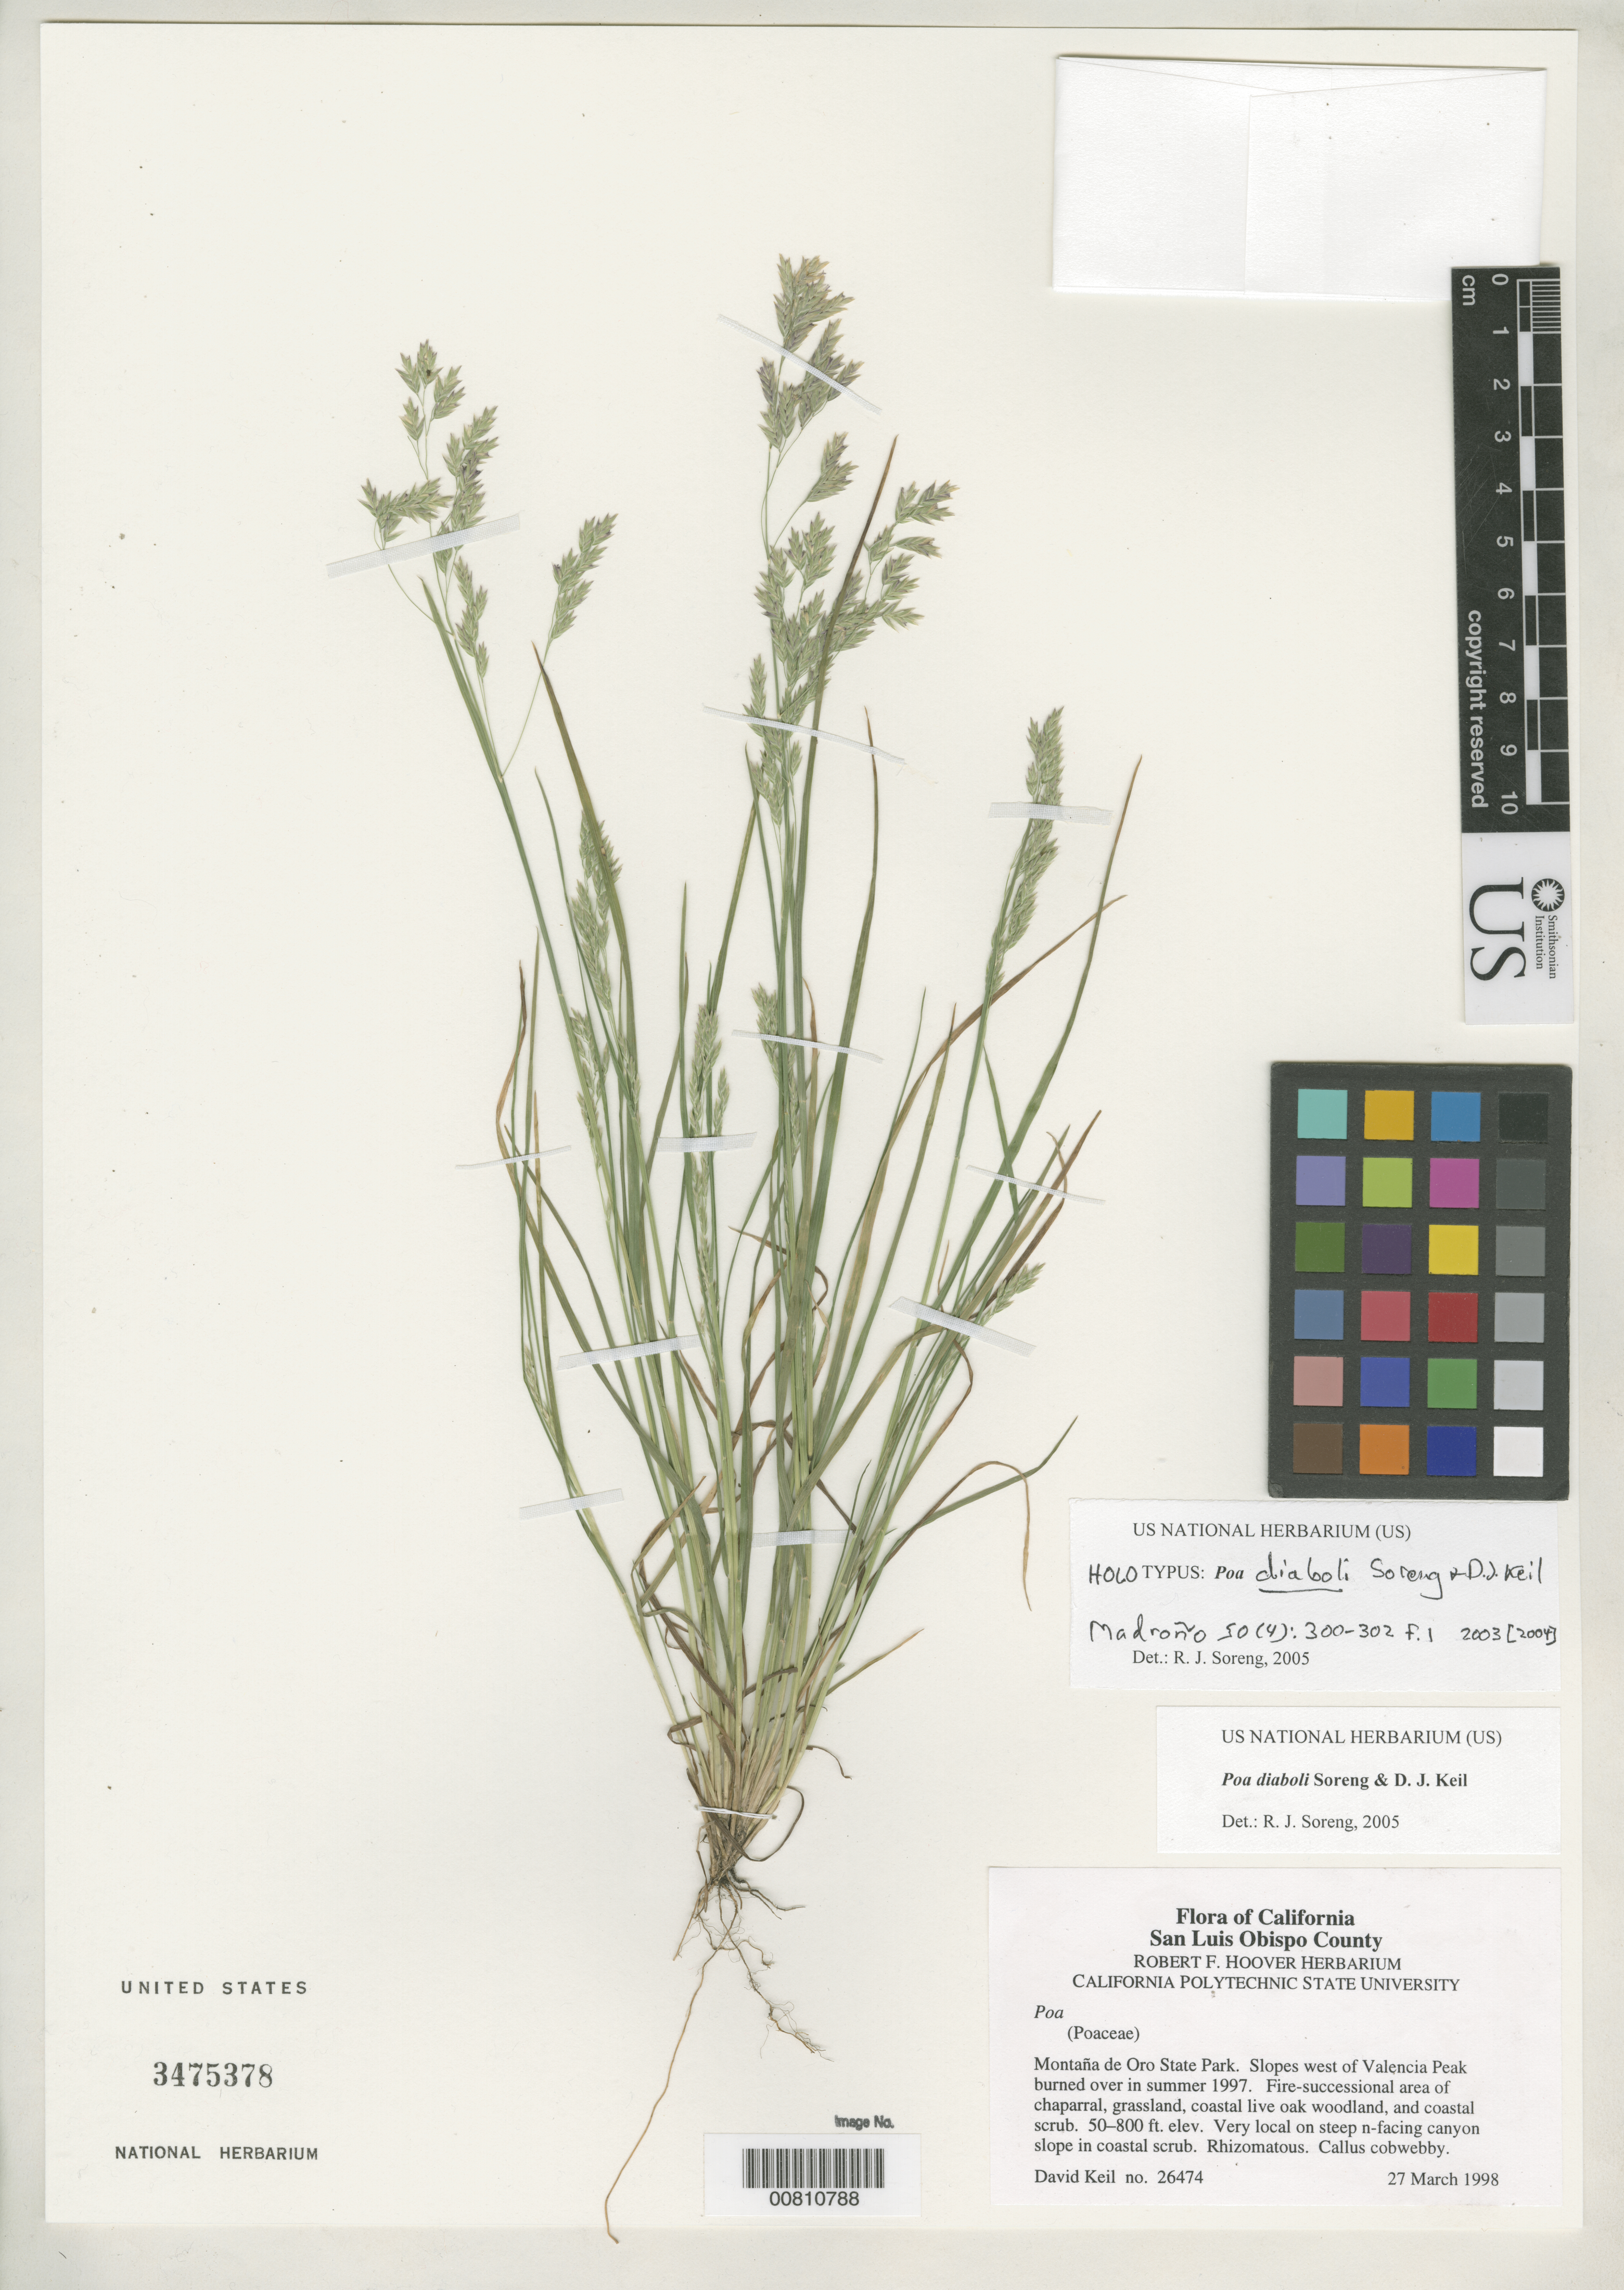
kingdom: Plantae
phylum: Tracheophyta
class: Liliopsida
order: Poales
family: Poaceae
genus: Poa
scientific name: Poa diaboli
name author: Soreng & D.J. Keil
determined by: Soreng, Robert J., Research Associate (BOT), Smithsonian Institution - National Museum of Natural History (UNITED STATES)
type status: Holotype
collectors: D. J. Keil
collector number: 26474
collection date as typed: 27 Mar 1998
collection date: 1998-03-27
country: United States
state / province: California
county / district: San Luis Obispo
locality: Montaña de Oro State Park, slopes west of Valencia Peak burned over in summer 1997.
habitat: Fire-successional area of chaparral, grassland, coastal live oak woodland, and coastal scrub. Very local on steep N-facing canyon slope in coastal scrub.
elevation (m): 15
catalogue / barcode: US 3475378